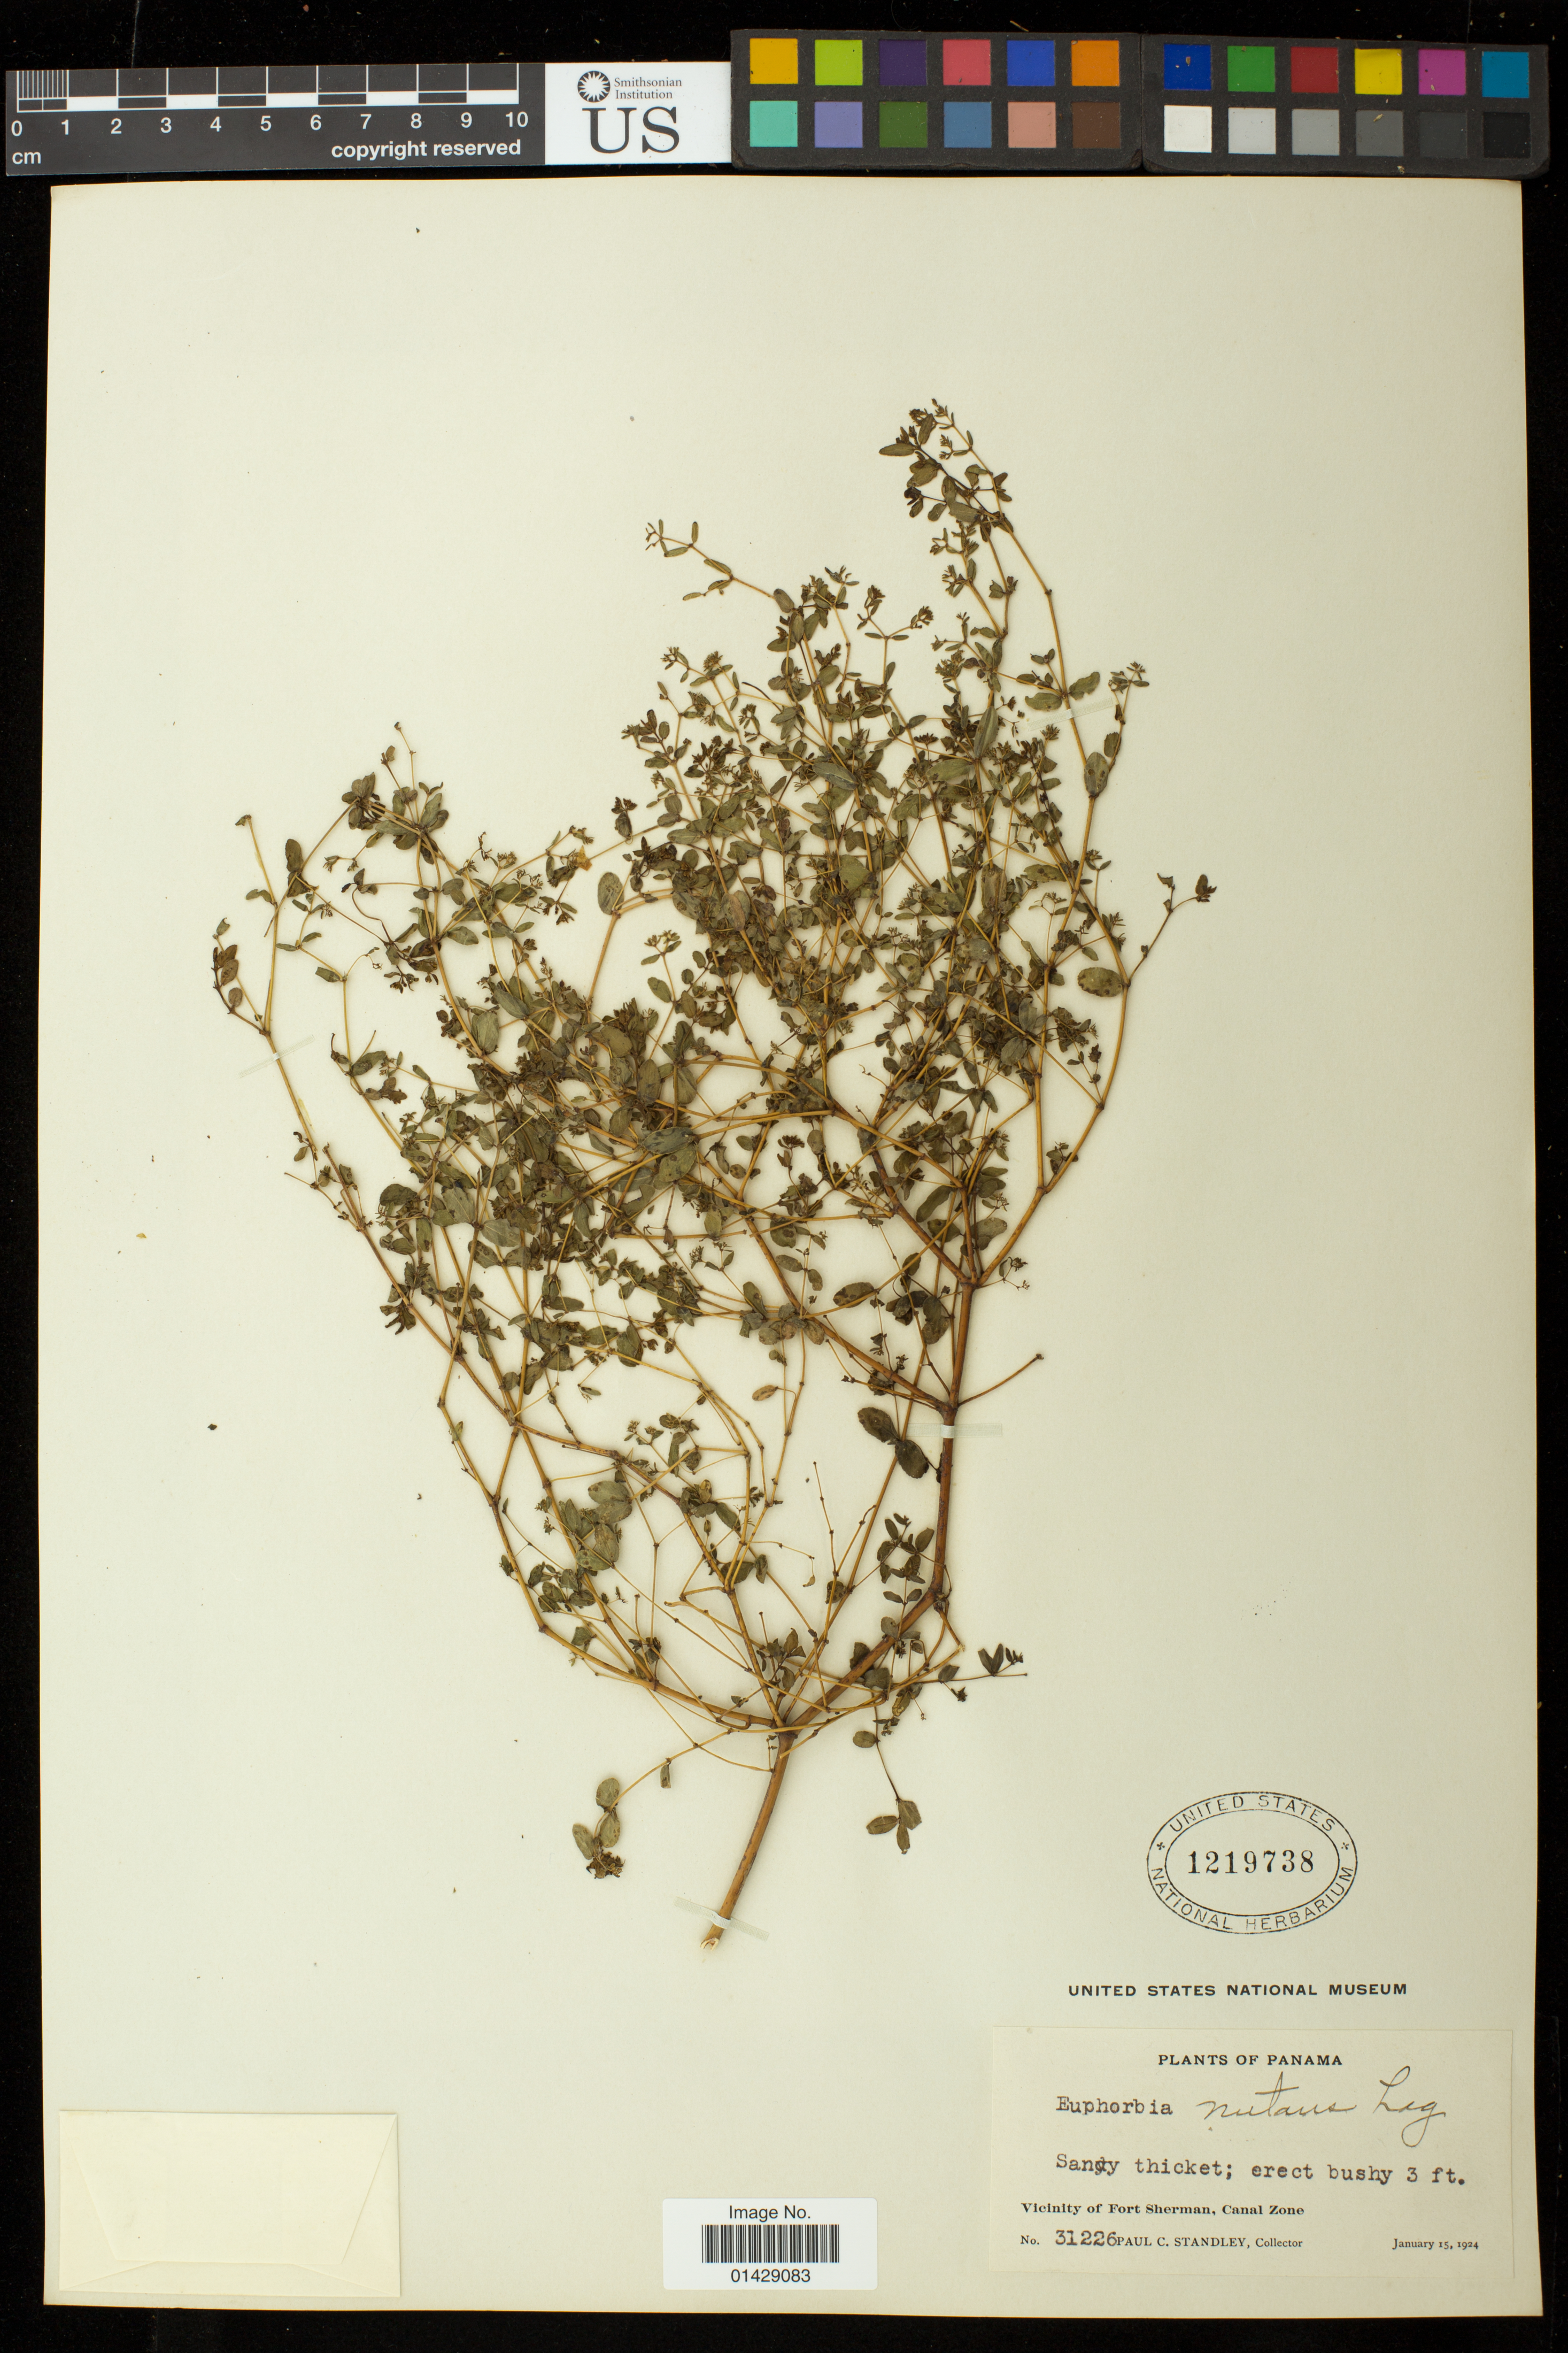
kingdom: Plantae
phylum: Tracheophyta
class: Magnoliopsida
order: Malpighiales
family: Euphorbiaceae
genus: Euphorbia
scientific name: Euphorbia hyssopifolia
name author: L.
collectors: P. C. Standley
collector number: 31226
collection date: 1924-01-15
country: Panama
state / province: Colón / Panamá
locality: Vicinity of Fort Sherman, Canal Zone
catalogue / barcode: US 1219738